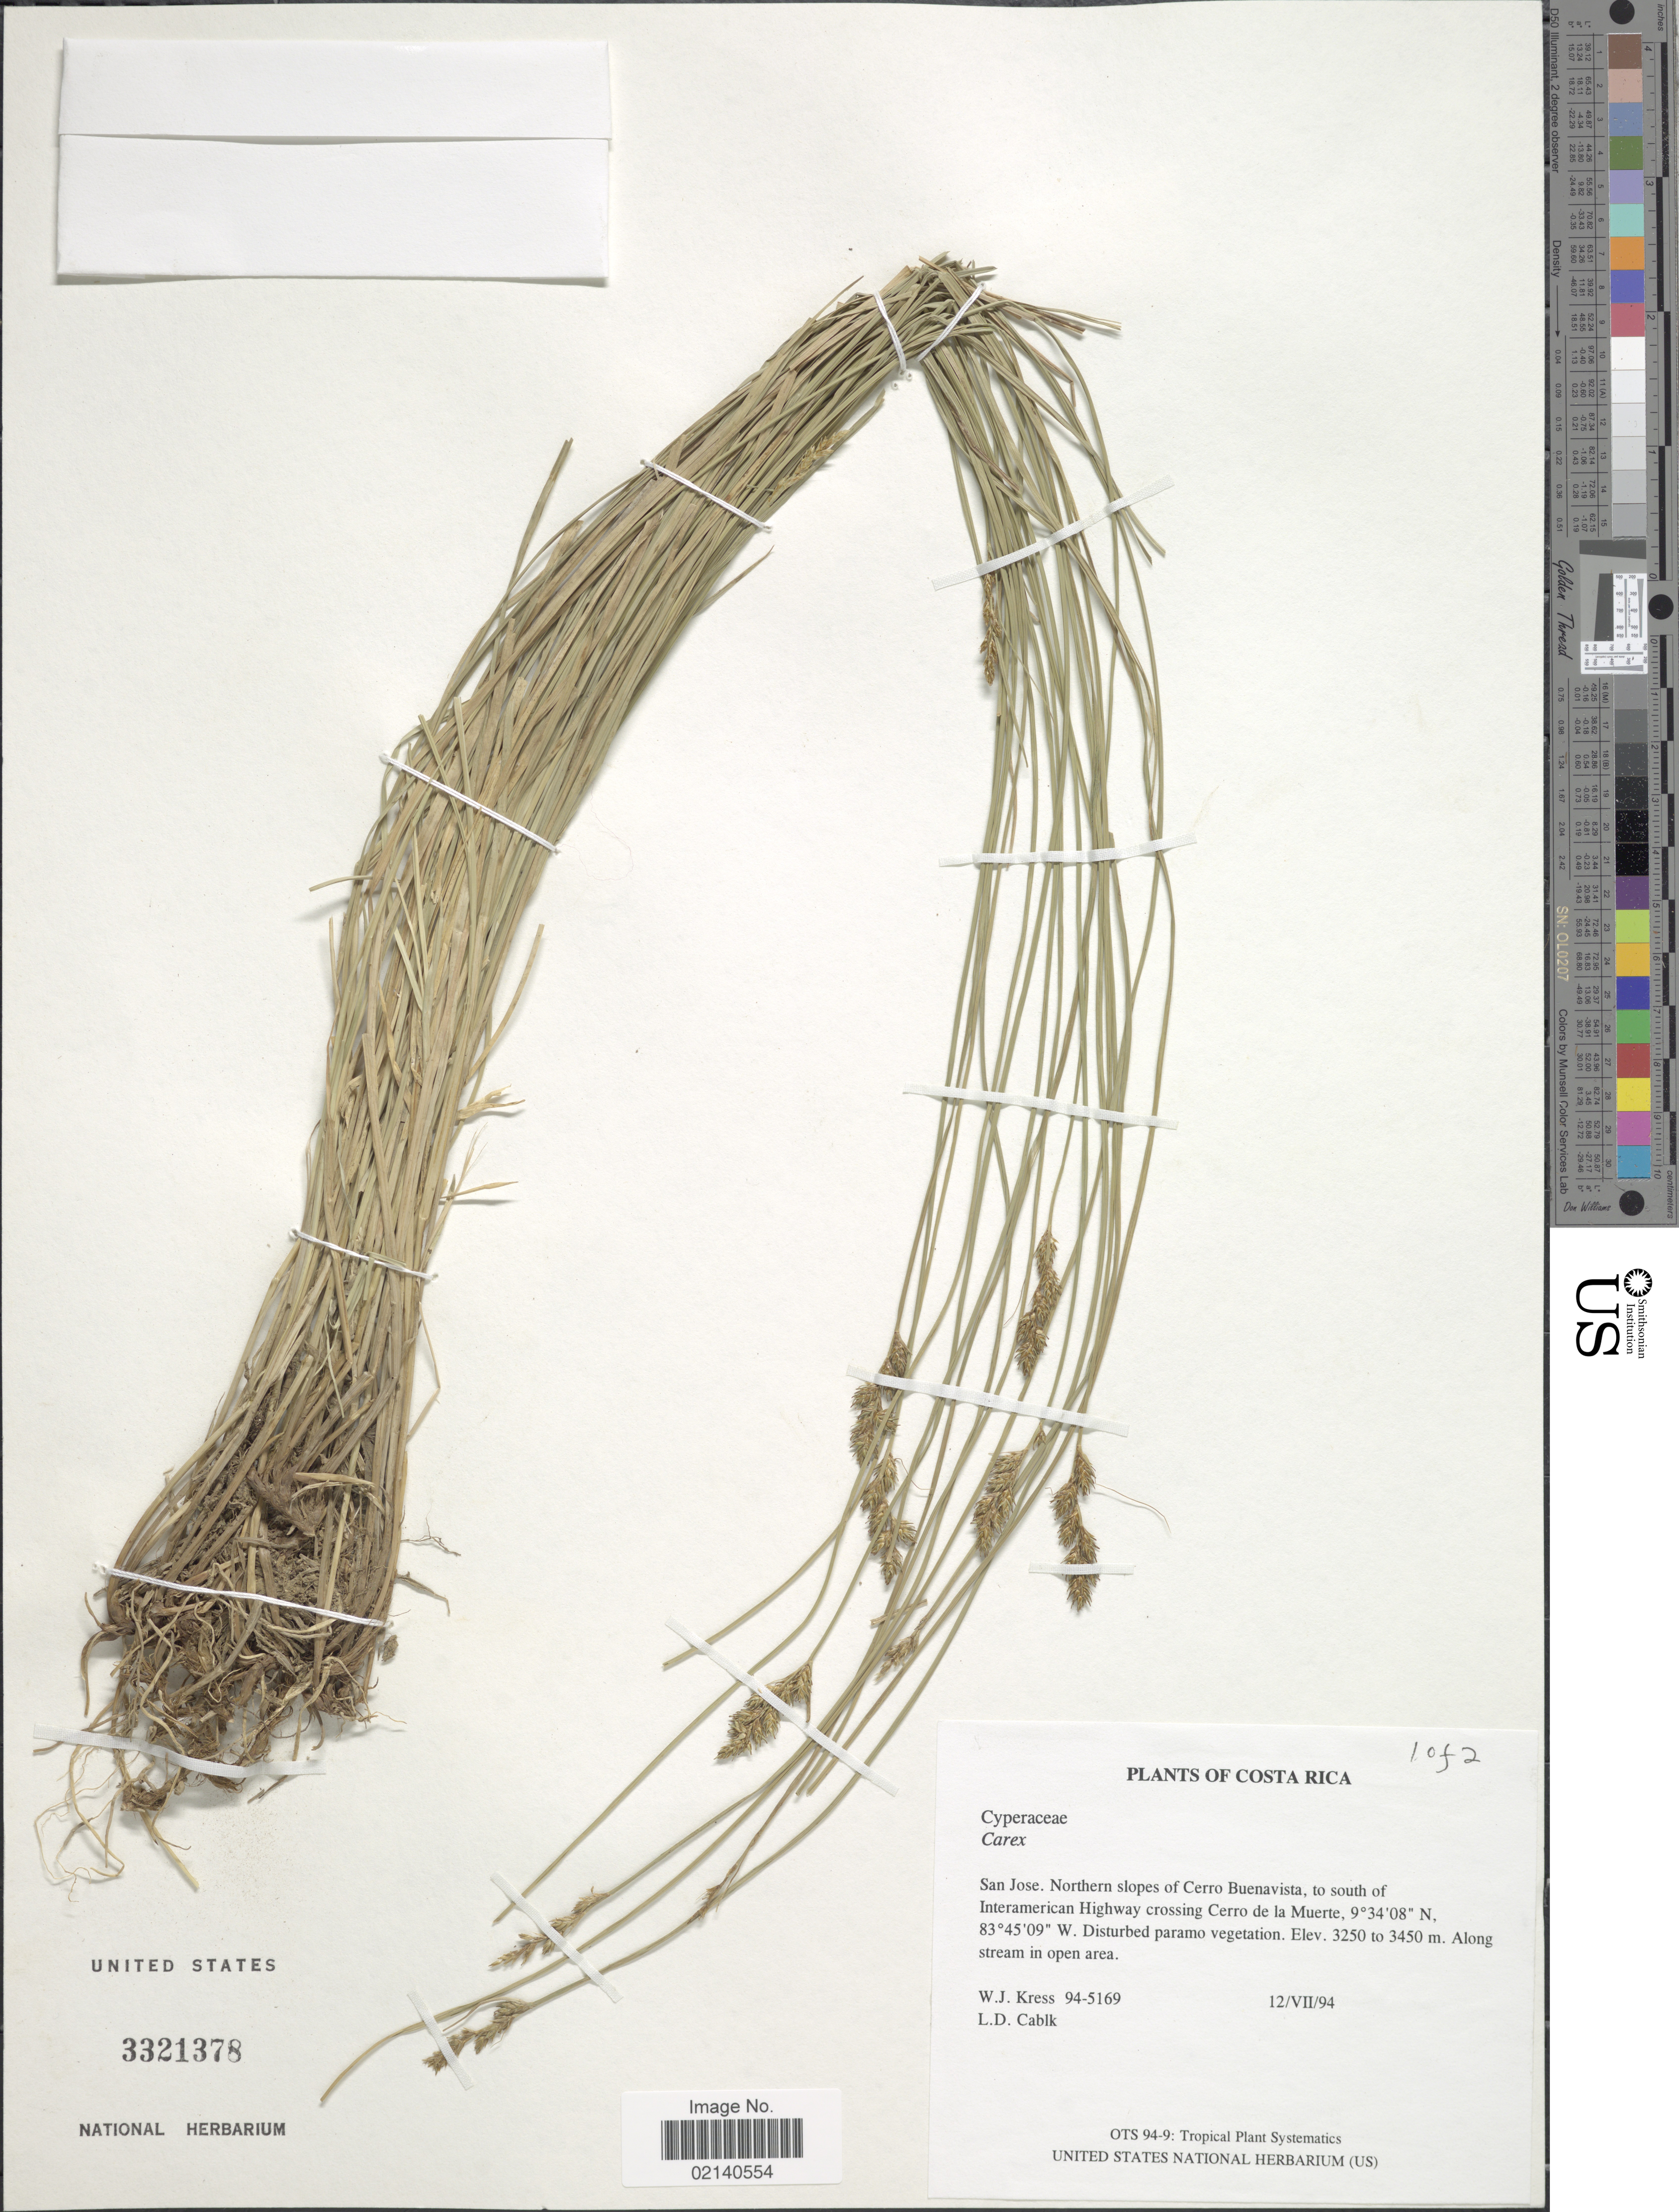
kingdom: Plantae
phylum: Tracheophyta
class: Liliopsida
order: Poales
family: Cyperaceae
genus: Carex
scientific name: Carex bonplandii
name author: Kunth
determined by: Gómez-Laurito, J. A., (COSTA RICA)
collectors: W. J. Kress & L. Cablk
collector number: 94-5169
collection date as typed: Transcribed d/m/y: 12/7/94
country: Costa Rica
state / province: San José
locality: Northern slopes of Cerro Buenavista, to south of Interamerican Highway crossing Cerro de la Muerte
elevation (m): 3250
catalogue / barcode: US 3321378